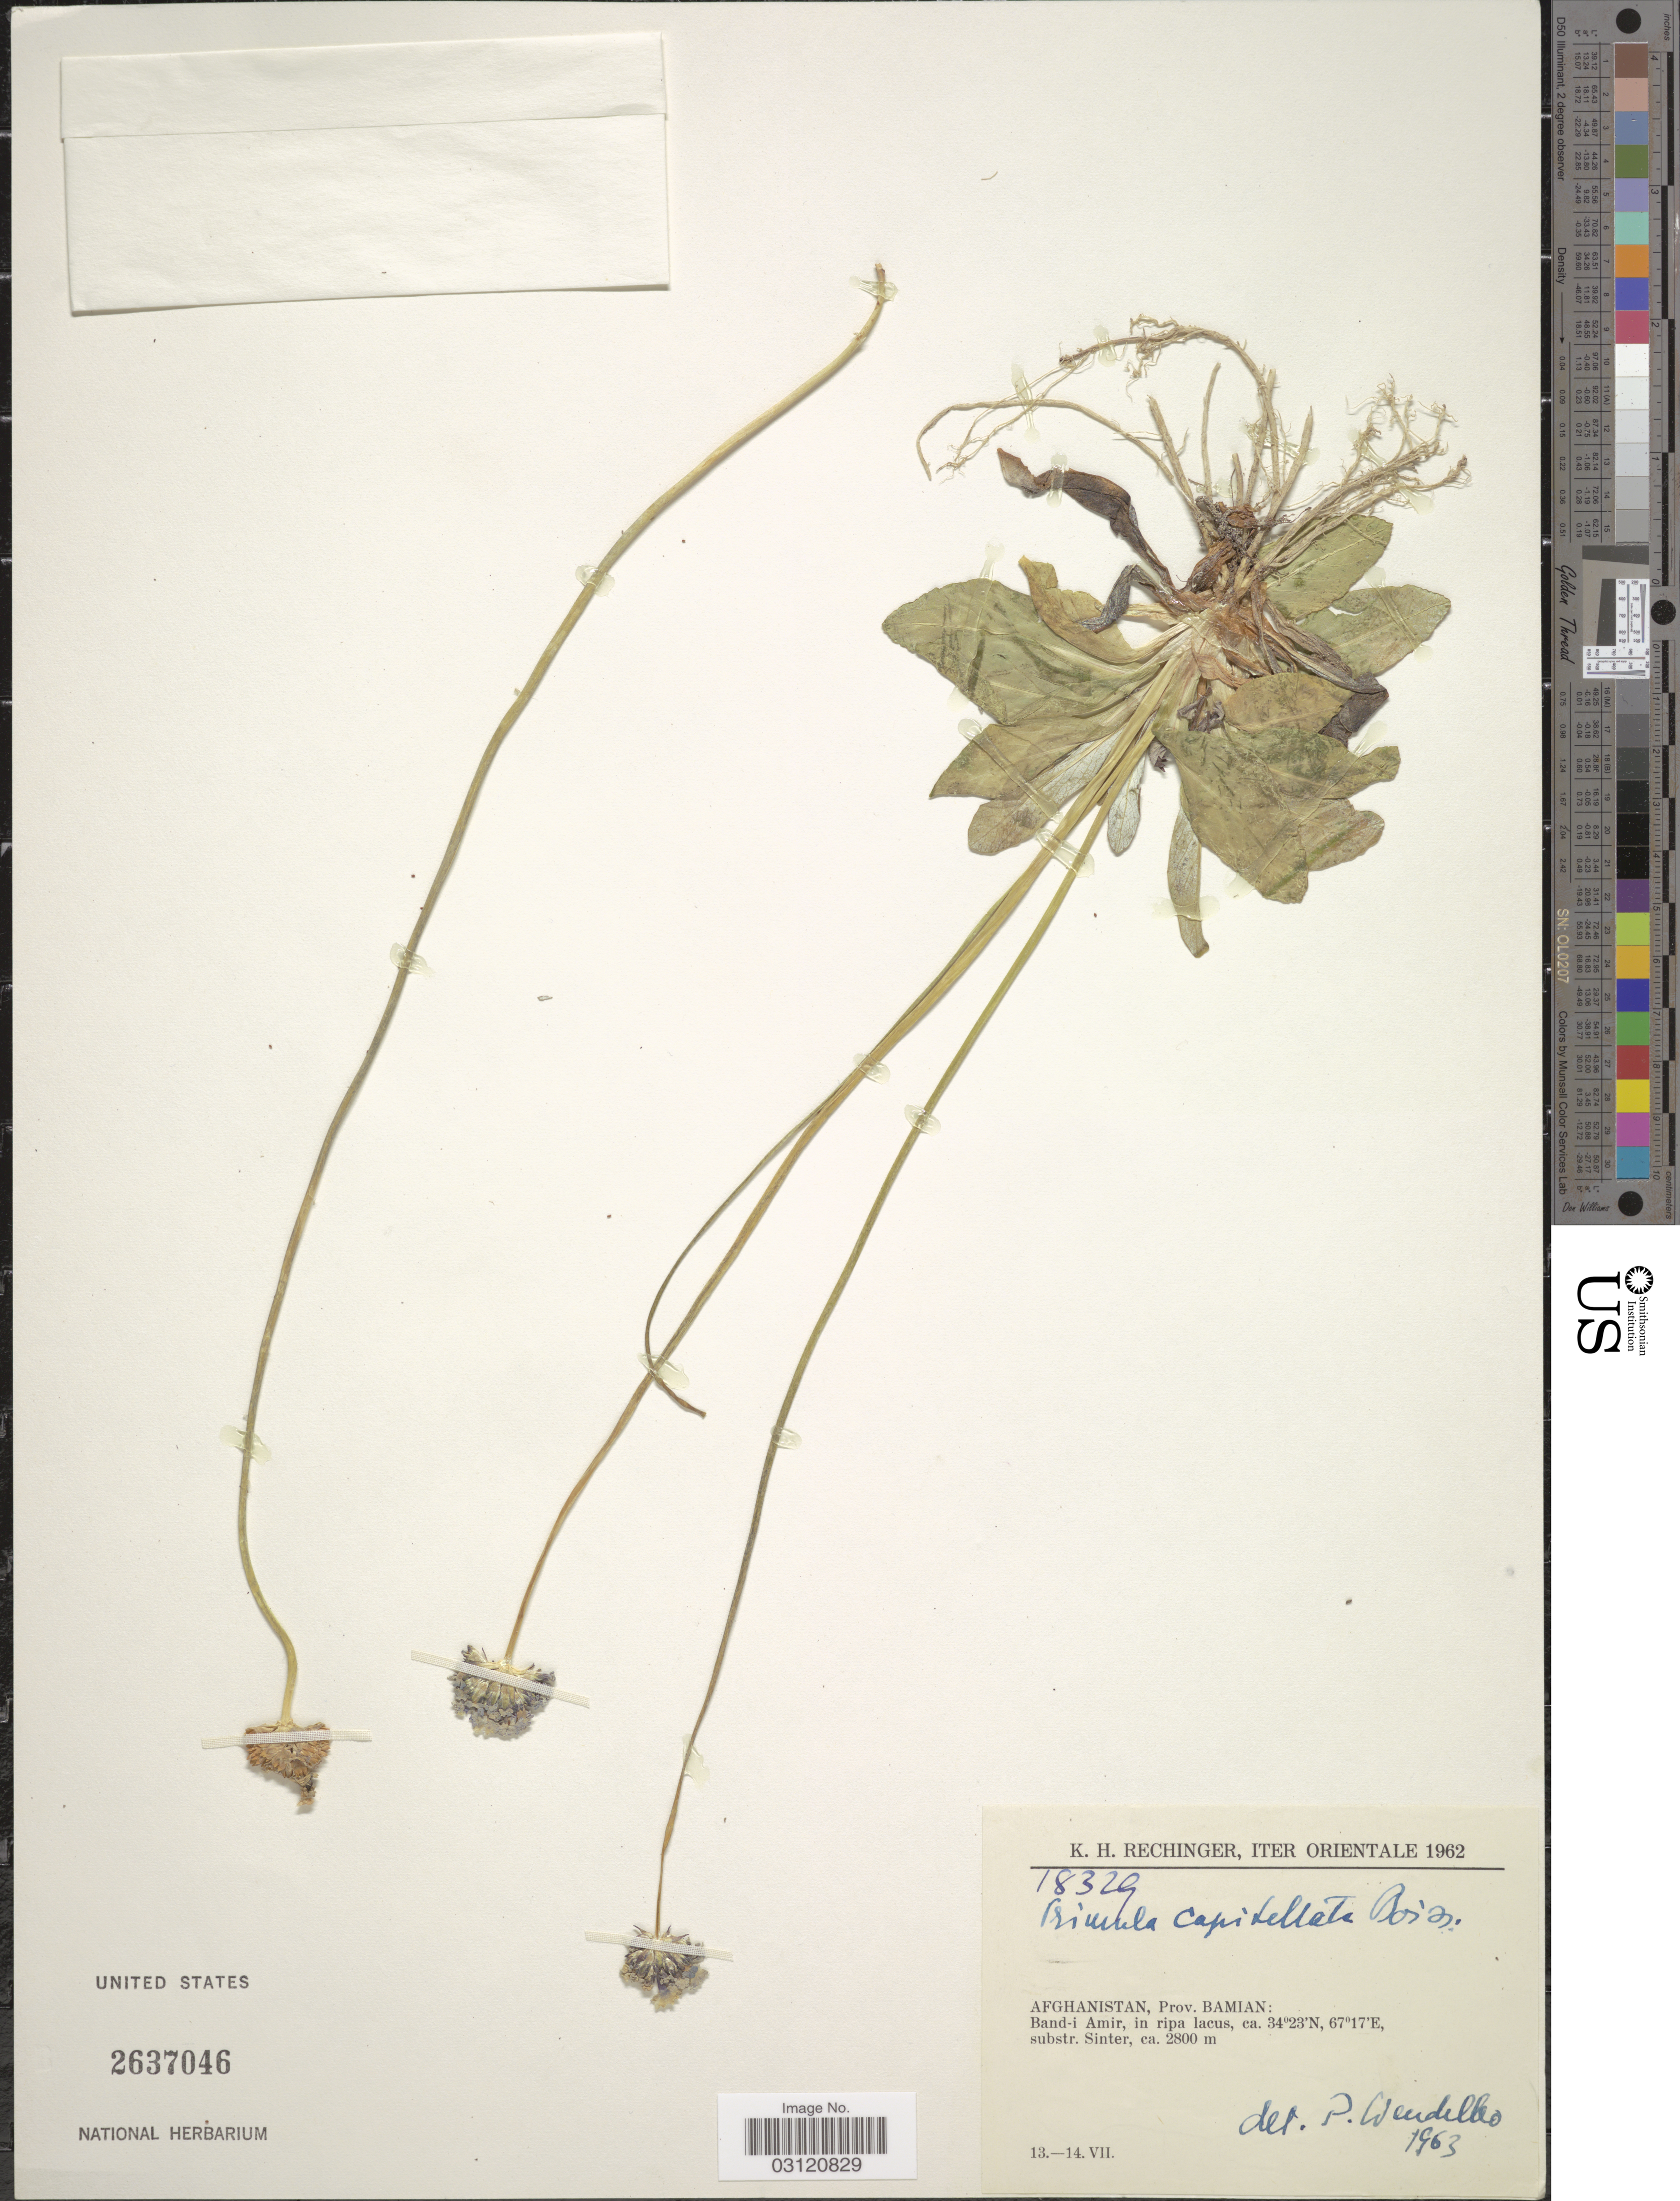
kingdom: Plantae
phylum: Tracheophyta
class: Magnoliopsida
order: Ericales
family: Primulaceae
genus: Primula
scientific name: Primula capitellata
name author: Boiss.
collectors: K. H. Rechinger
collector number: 18329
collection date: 1962-07-13/1962-07-14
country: Afghanistan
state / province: Bamian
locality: Band-I Amir, in ripa lacus, substr. Sinter.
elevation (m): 2800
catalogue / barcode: US 2637046